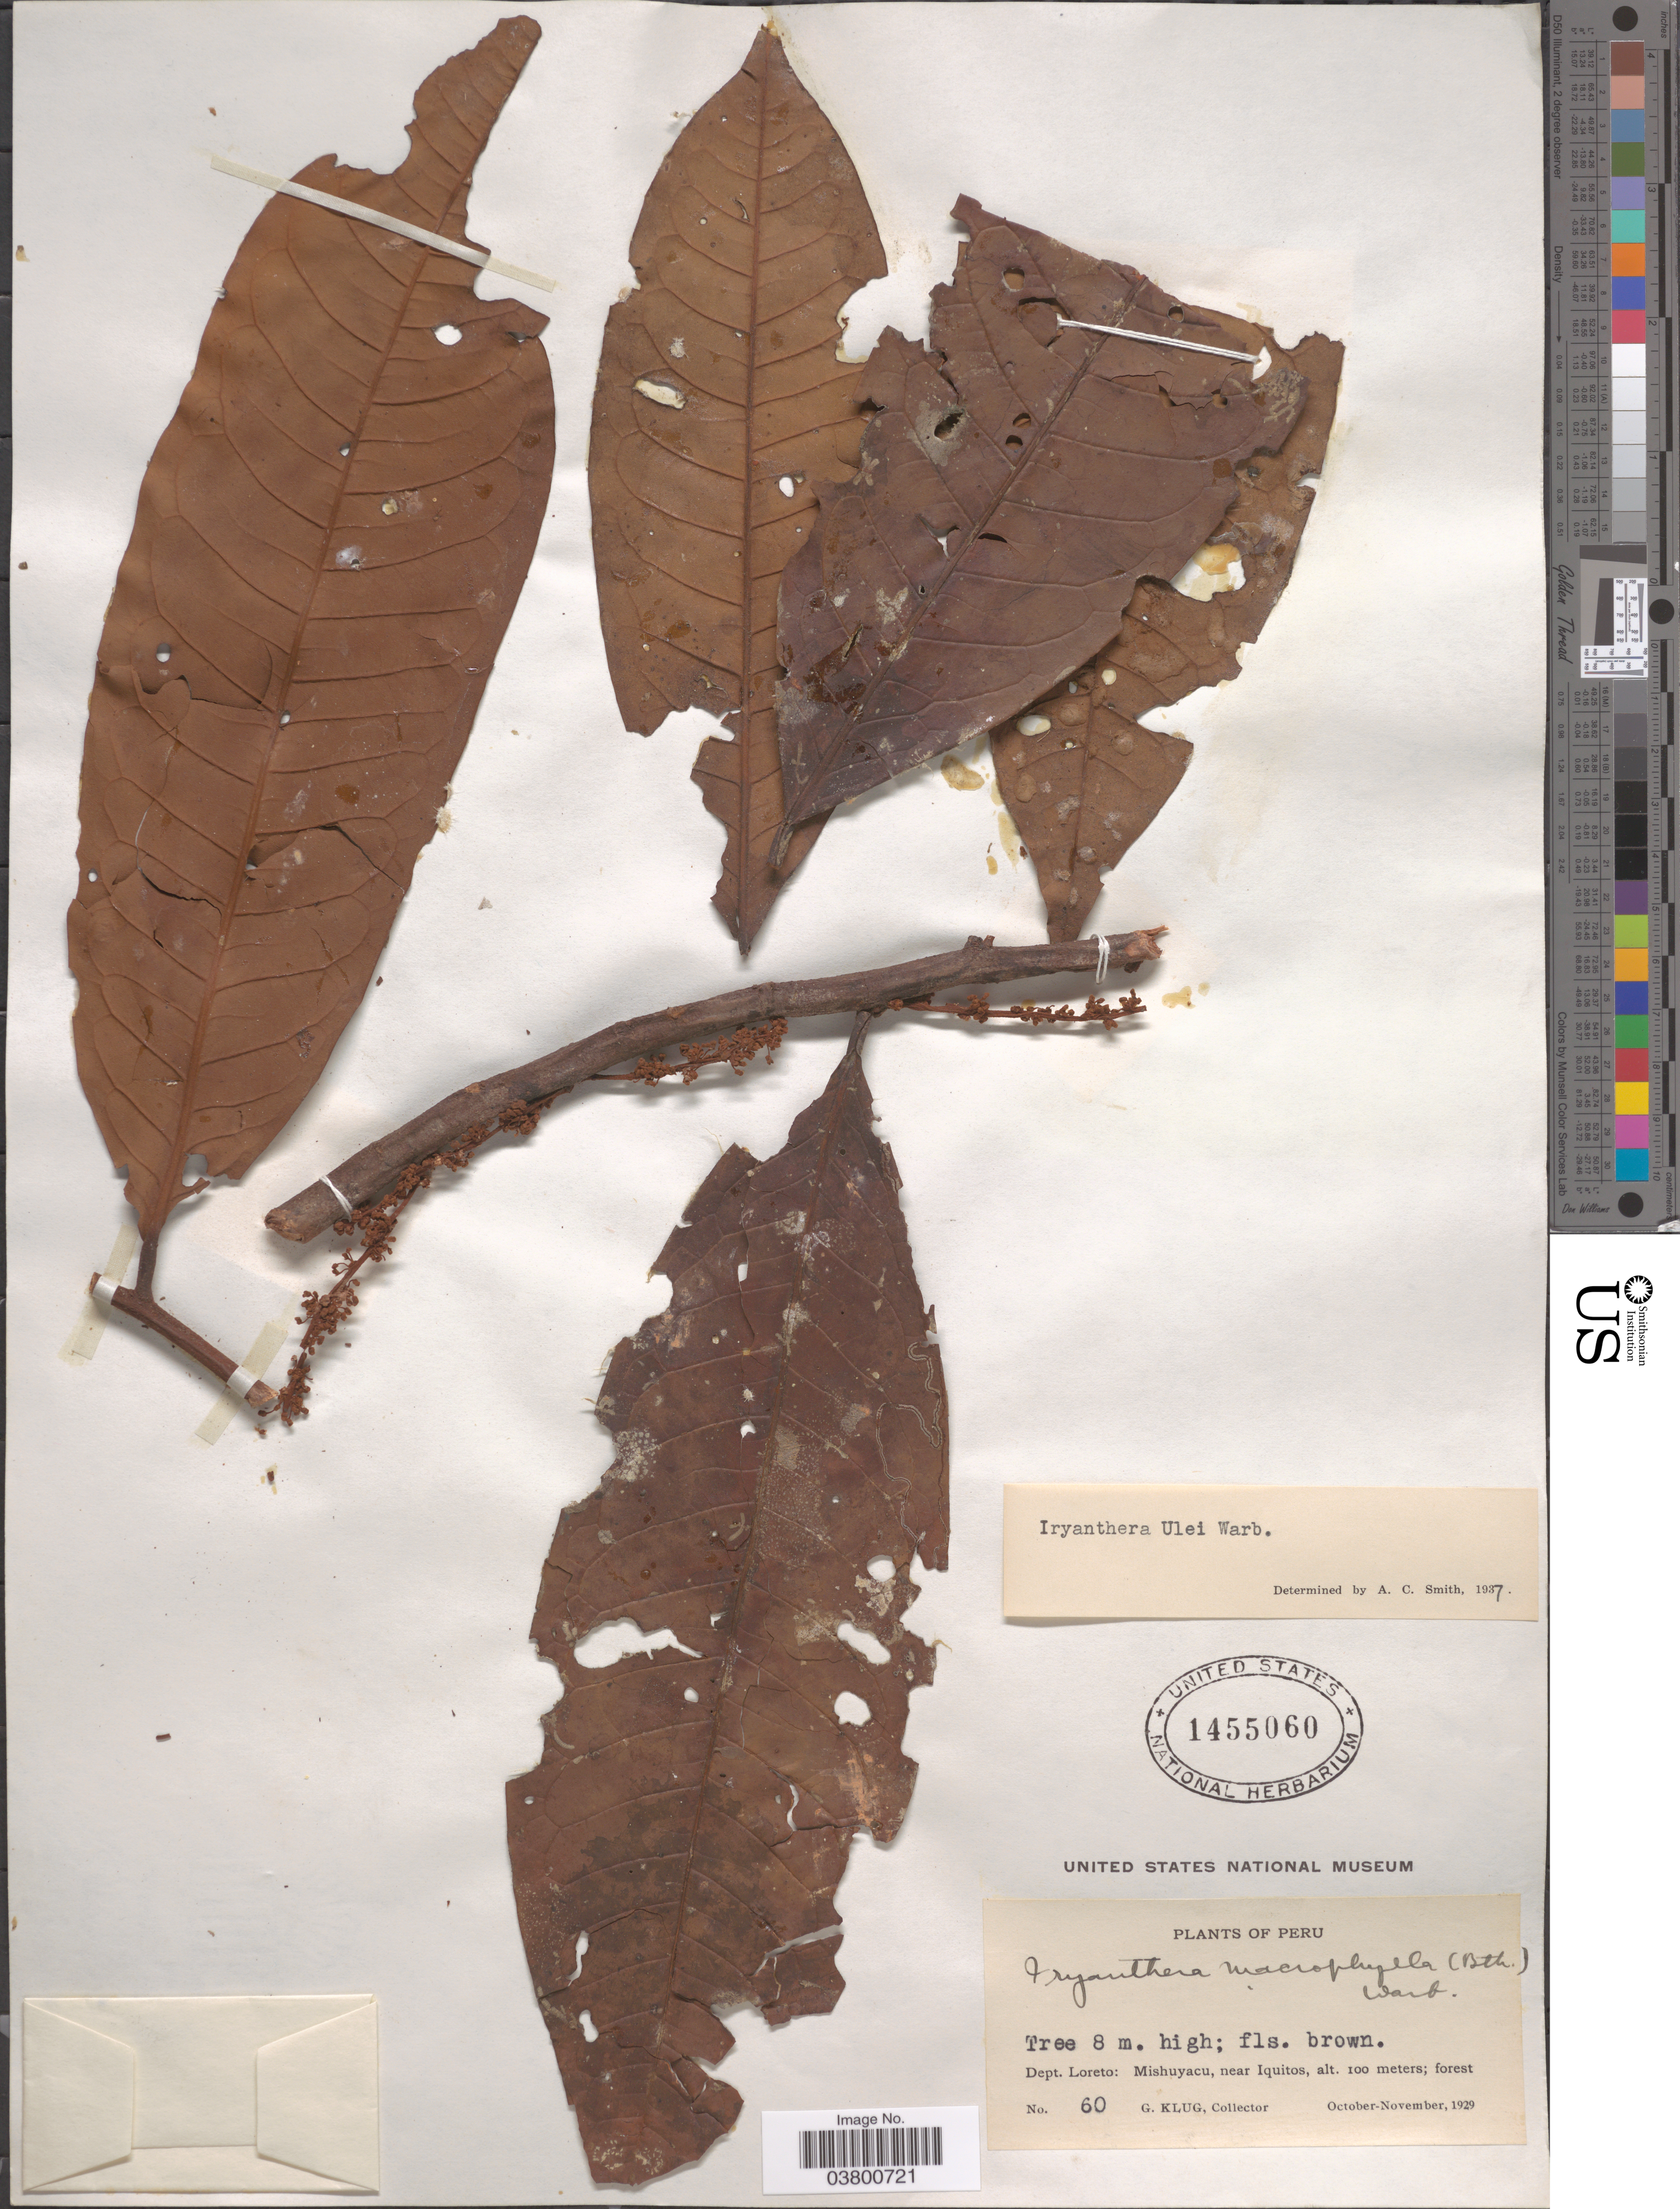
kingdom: Plantae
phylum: Tracheophyta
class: Magnoliopsida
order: Magnoliales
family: Myristicaceae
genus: Iryanthera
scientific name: Iryanthera ulei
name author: Warb.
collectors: G. Klug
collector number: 60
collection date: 1929-10/1929-11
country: Peru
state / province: Loreto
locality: Dept. Loreto; Mishuyacu, near Iquitos.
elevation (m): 100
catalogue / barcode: US 1455060